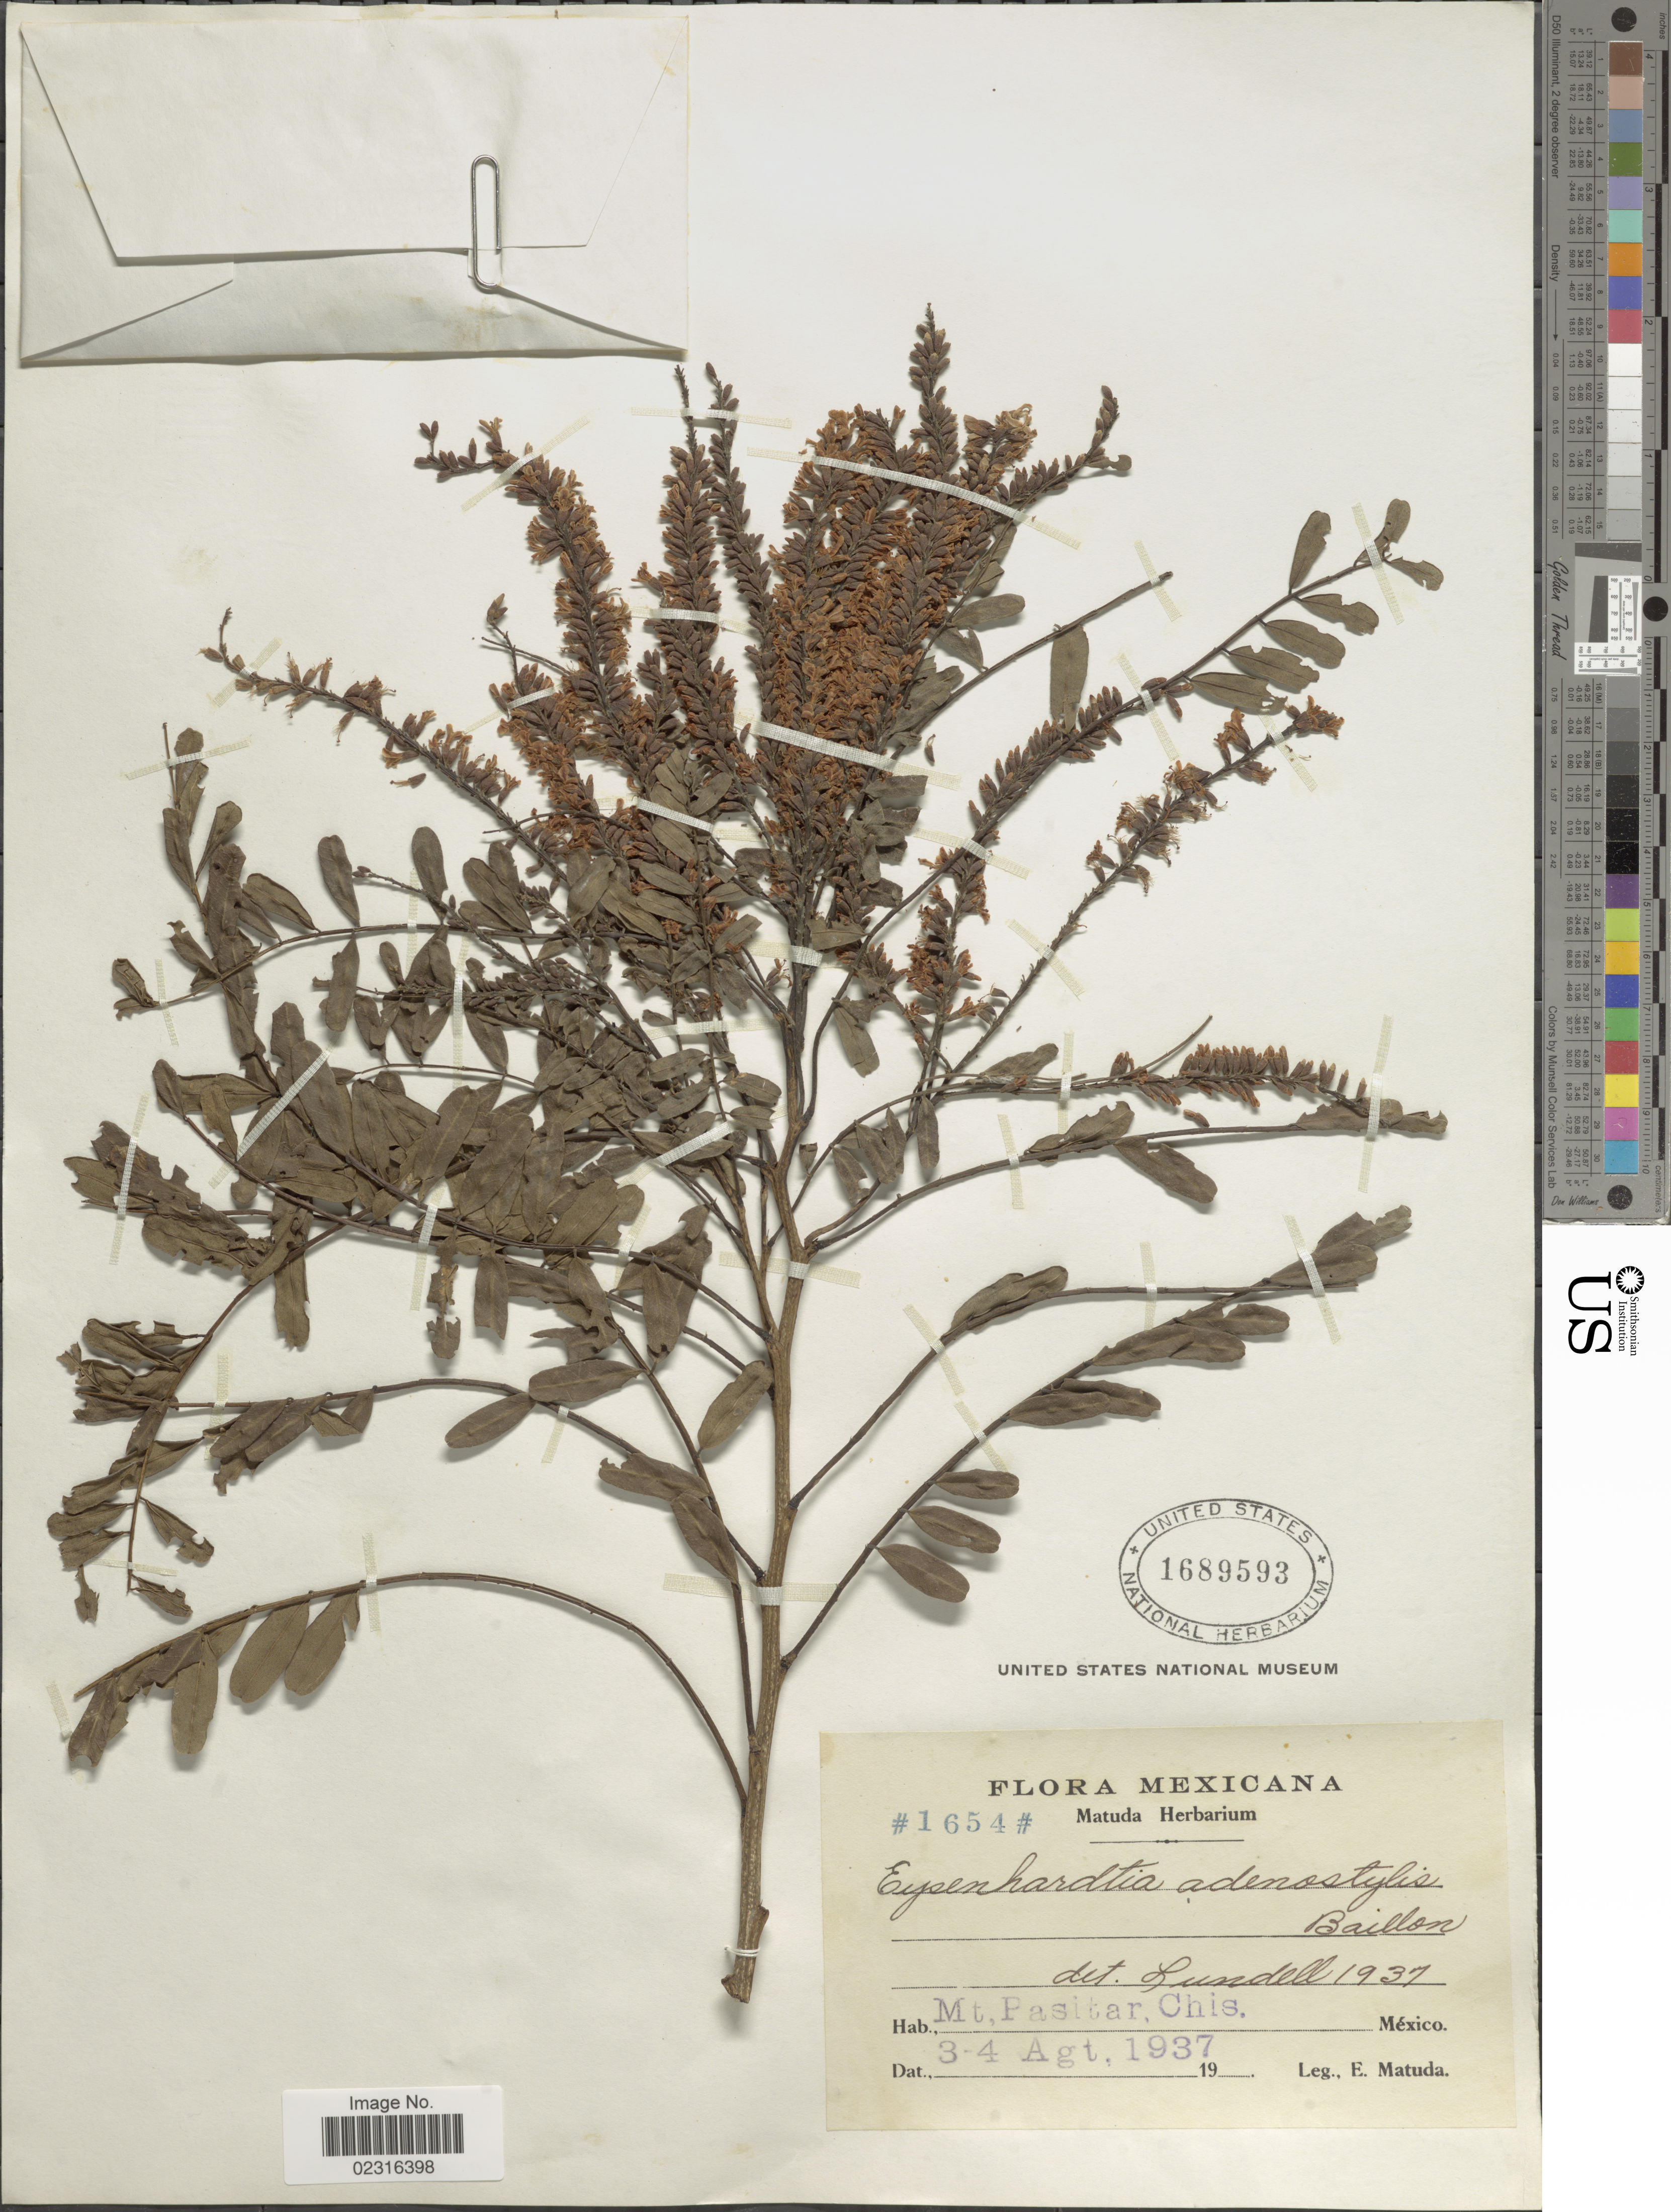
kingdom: Plantae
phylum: Tracheophyta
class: Magnoliopsida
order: Fabales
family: Fabaceae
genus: Eysenhardtia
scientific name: Eysenhardtia adenostylis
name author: Baill.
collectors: E. Matuda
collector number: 1654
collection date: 1937-08-03/1937-08-04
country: Mexico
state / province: Chiapas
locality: Mt. Pasitar.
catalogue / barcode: US 1689593